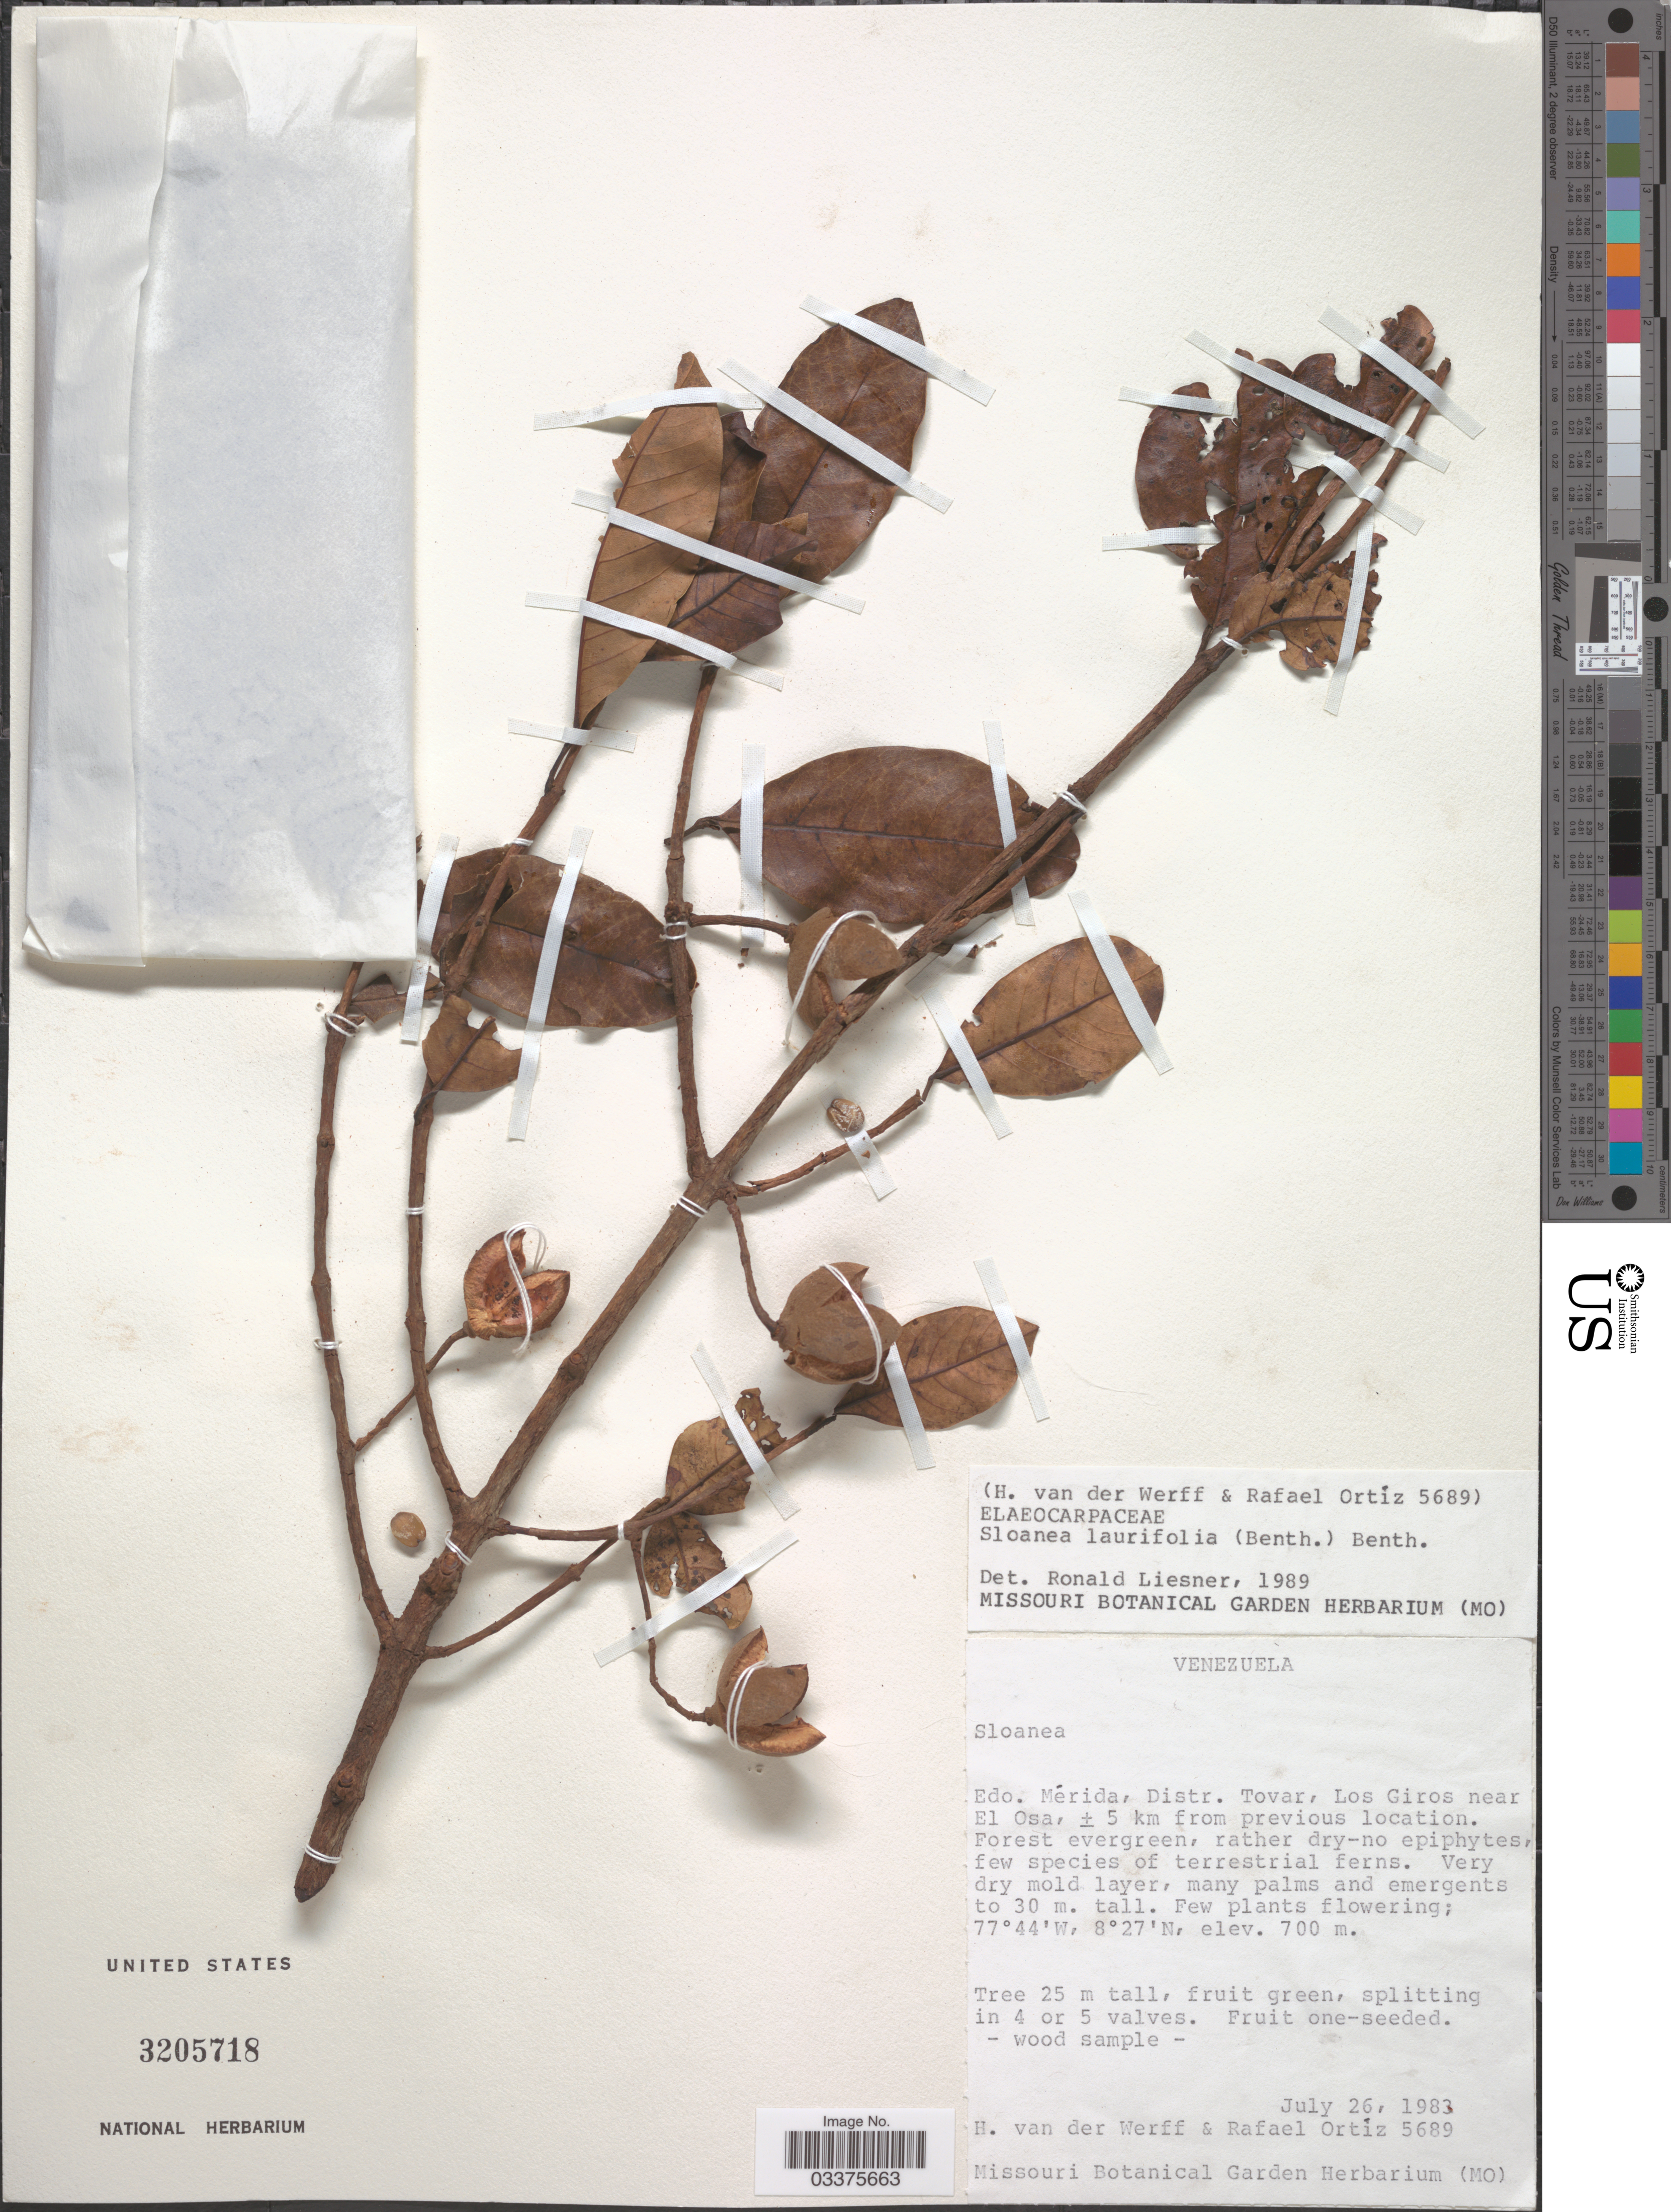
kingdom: Plantae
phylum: Tracheophyta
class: Magnoliopsida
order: Oxalidales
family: Elaeocarpaceae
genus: Sloanea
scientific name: Sloanea laurifolia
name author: (Benth.) Benth.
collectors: H. van der Werff & R. Ortiz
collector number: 5689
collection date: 1983-07-26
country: Venezuela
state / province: Mérida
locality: Distr. Tovar, Los Giros near El Osa, ± 5 km from previous location.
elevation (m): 700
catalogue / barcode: US 3205718